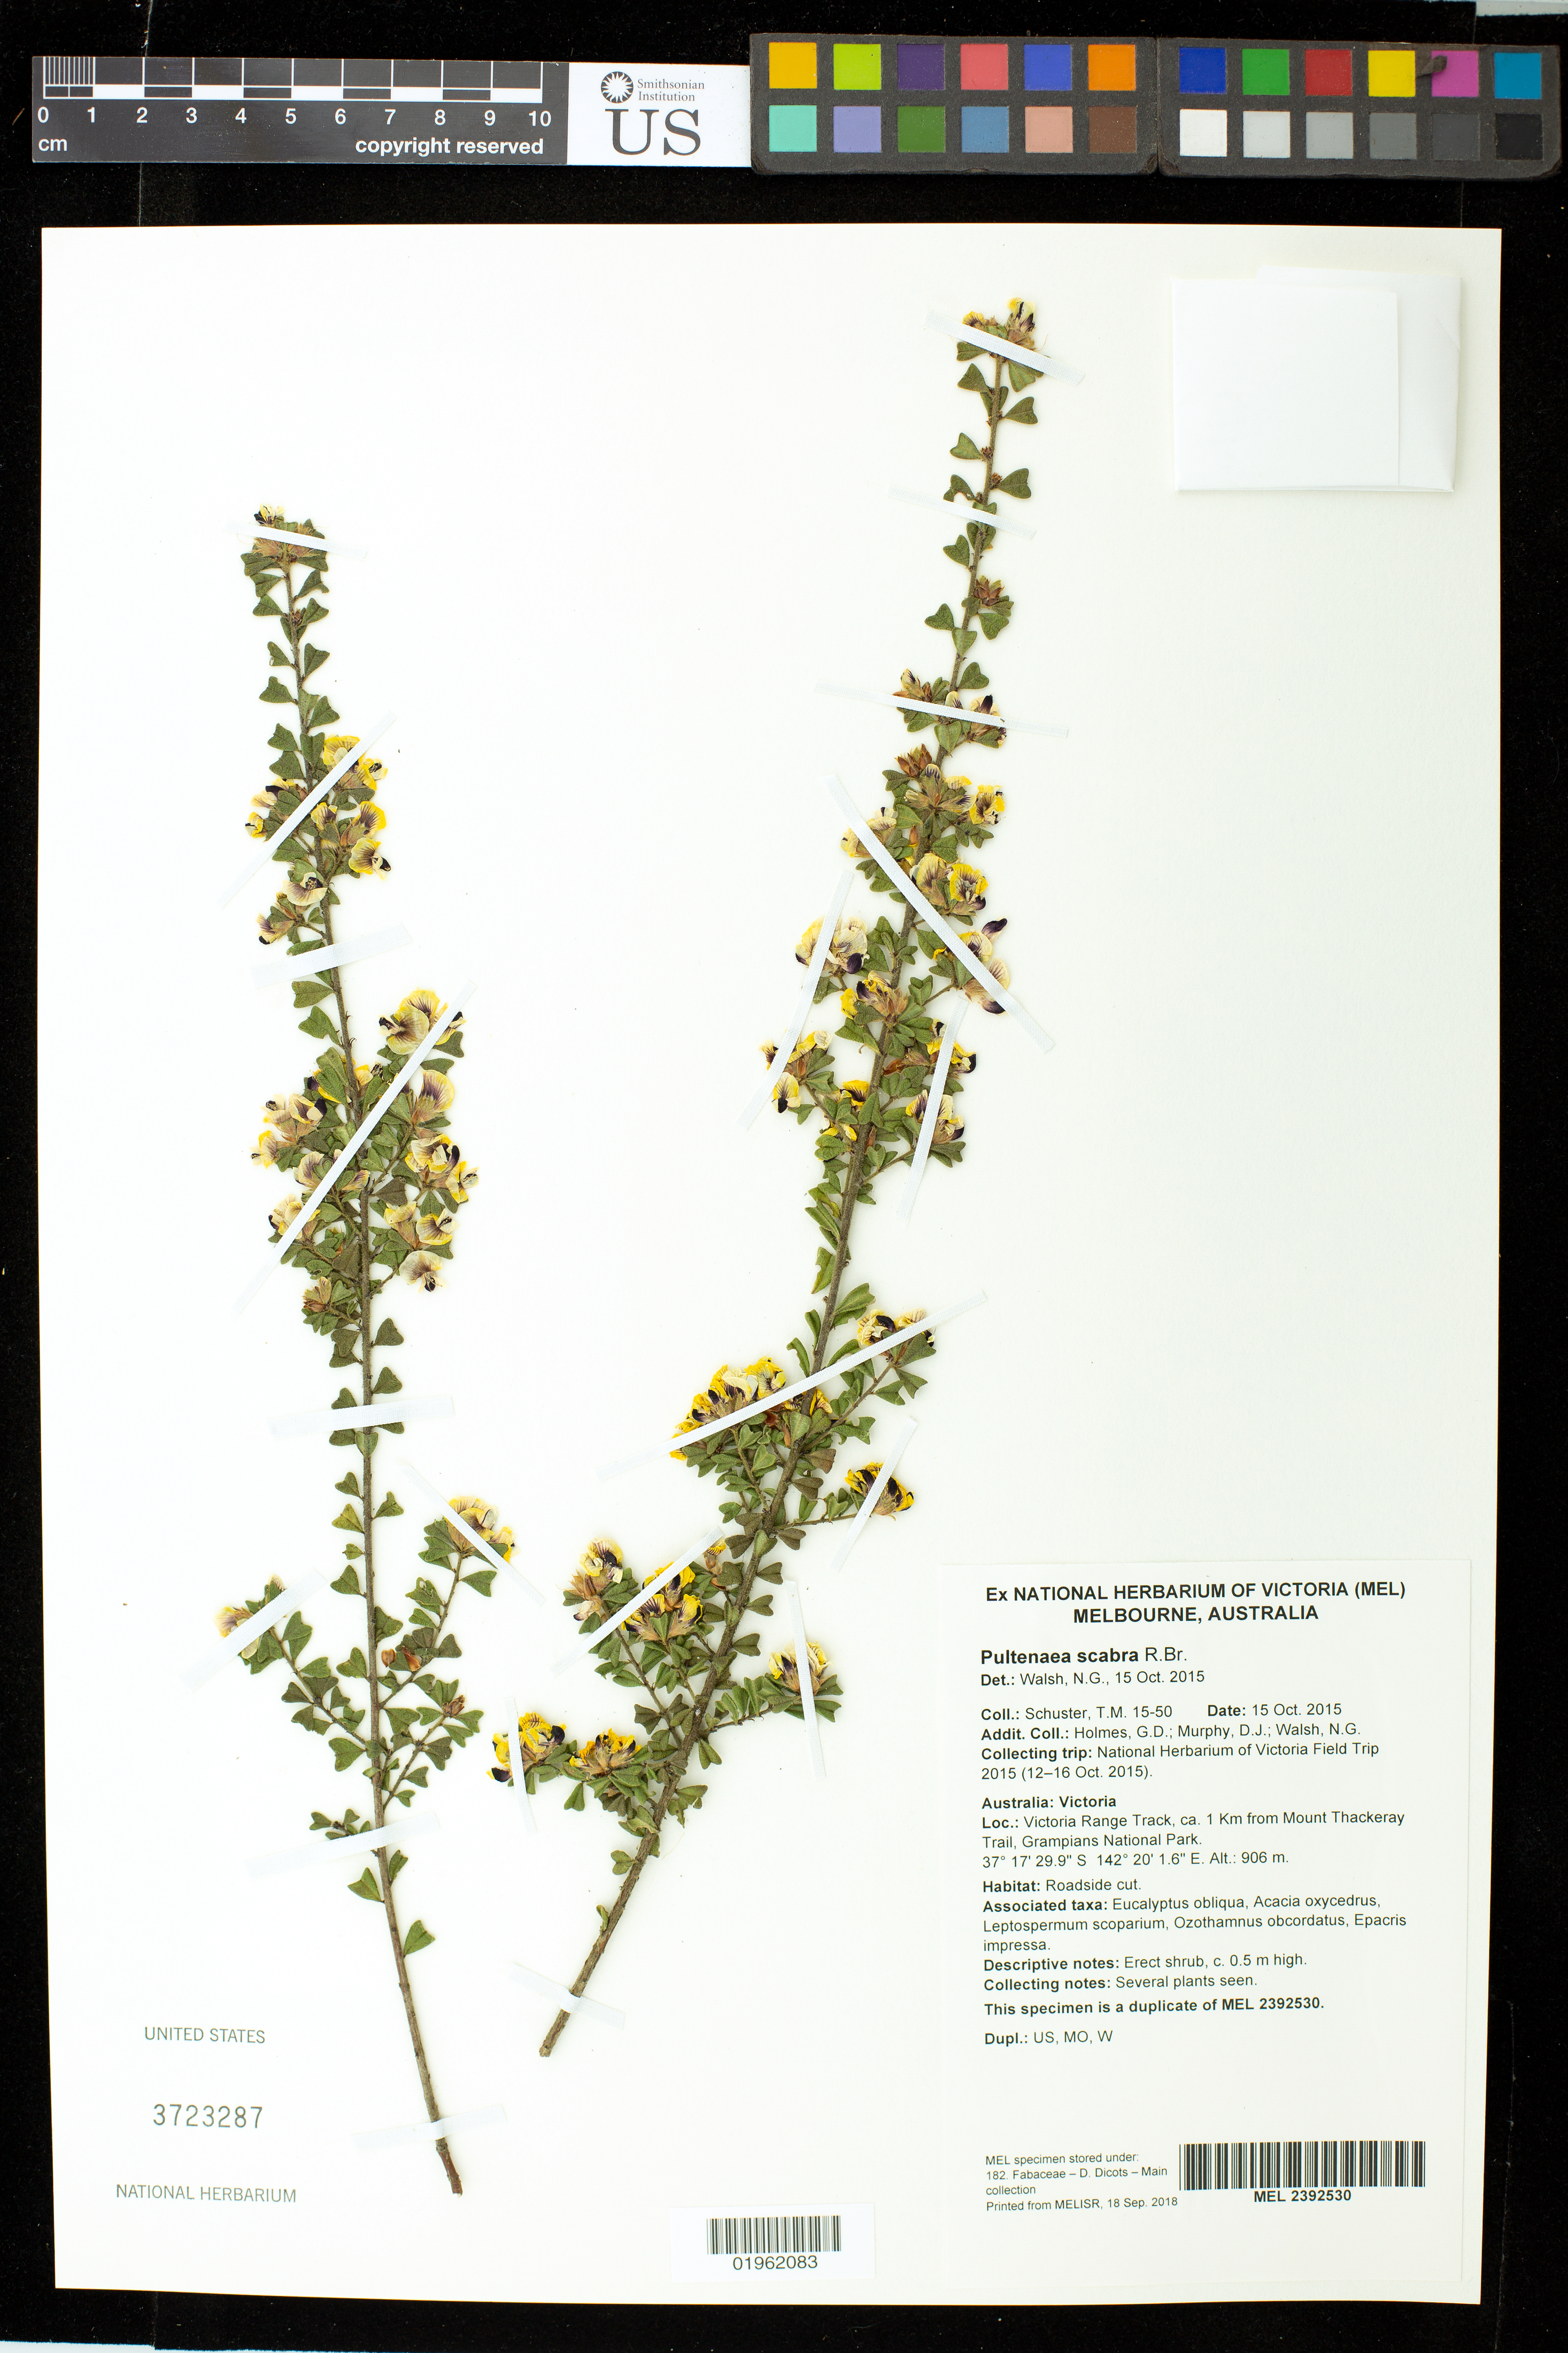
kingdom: Plantae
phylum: Tracheophyta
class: Magnoliopsida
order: Fabales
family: Fabaceae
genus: Pultenaea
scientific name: Pultenaea scabra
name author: R. Br.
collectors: T. Schuster, G. Holmes, D. Murphy & N. Walsh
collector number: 15-50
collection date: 2013-10-15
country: Australia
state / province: Victoria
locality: Victoria Range Track, ca. 1km from Mount Thackeray Trail, Grampians National Park.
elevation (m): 906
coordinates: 37° 17' 29.9" S, 142° 20' 1.6" E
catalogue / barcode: US 3723287